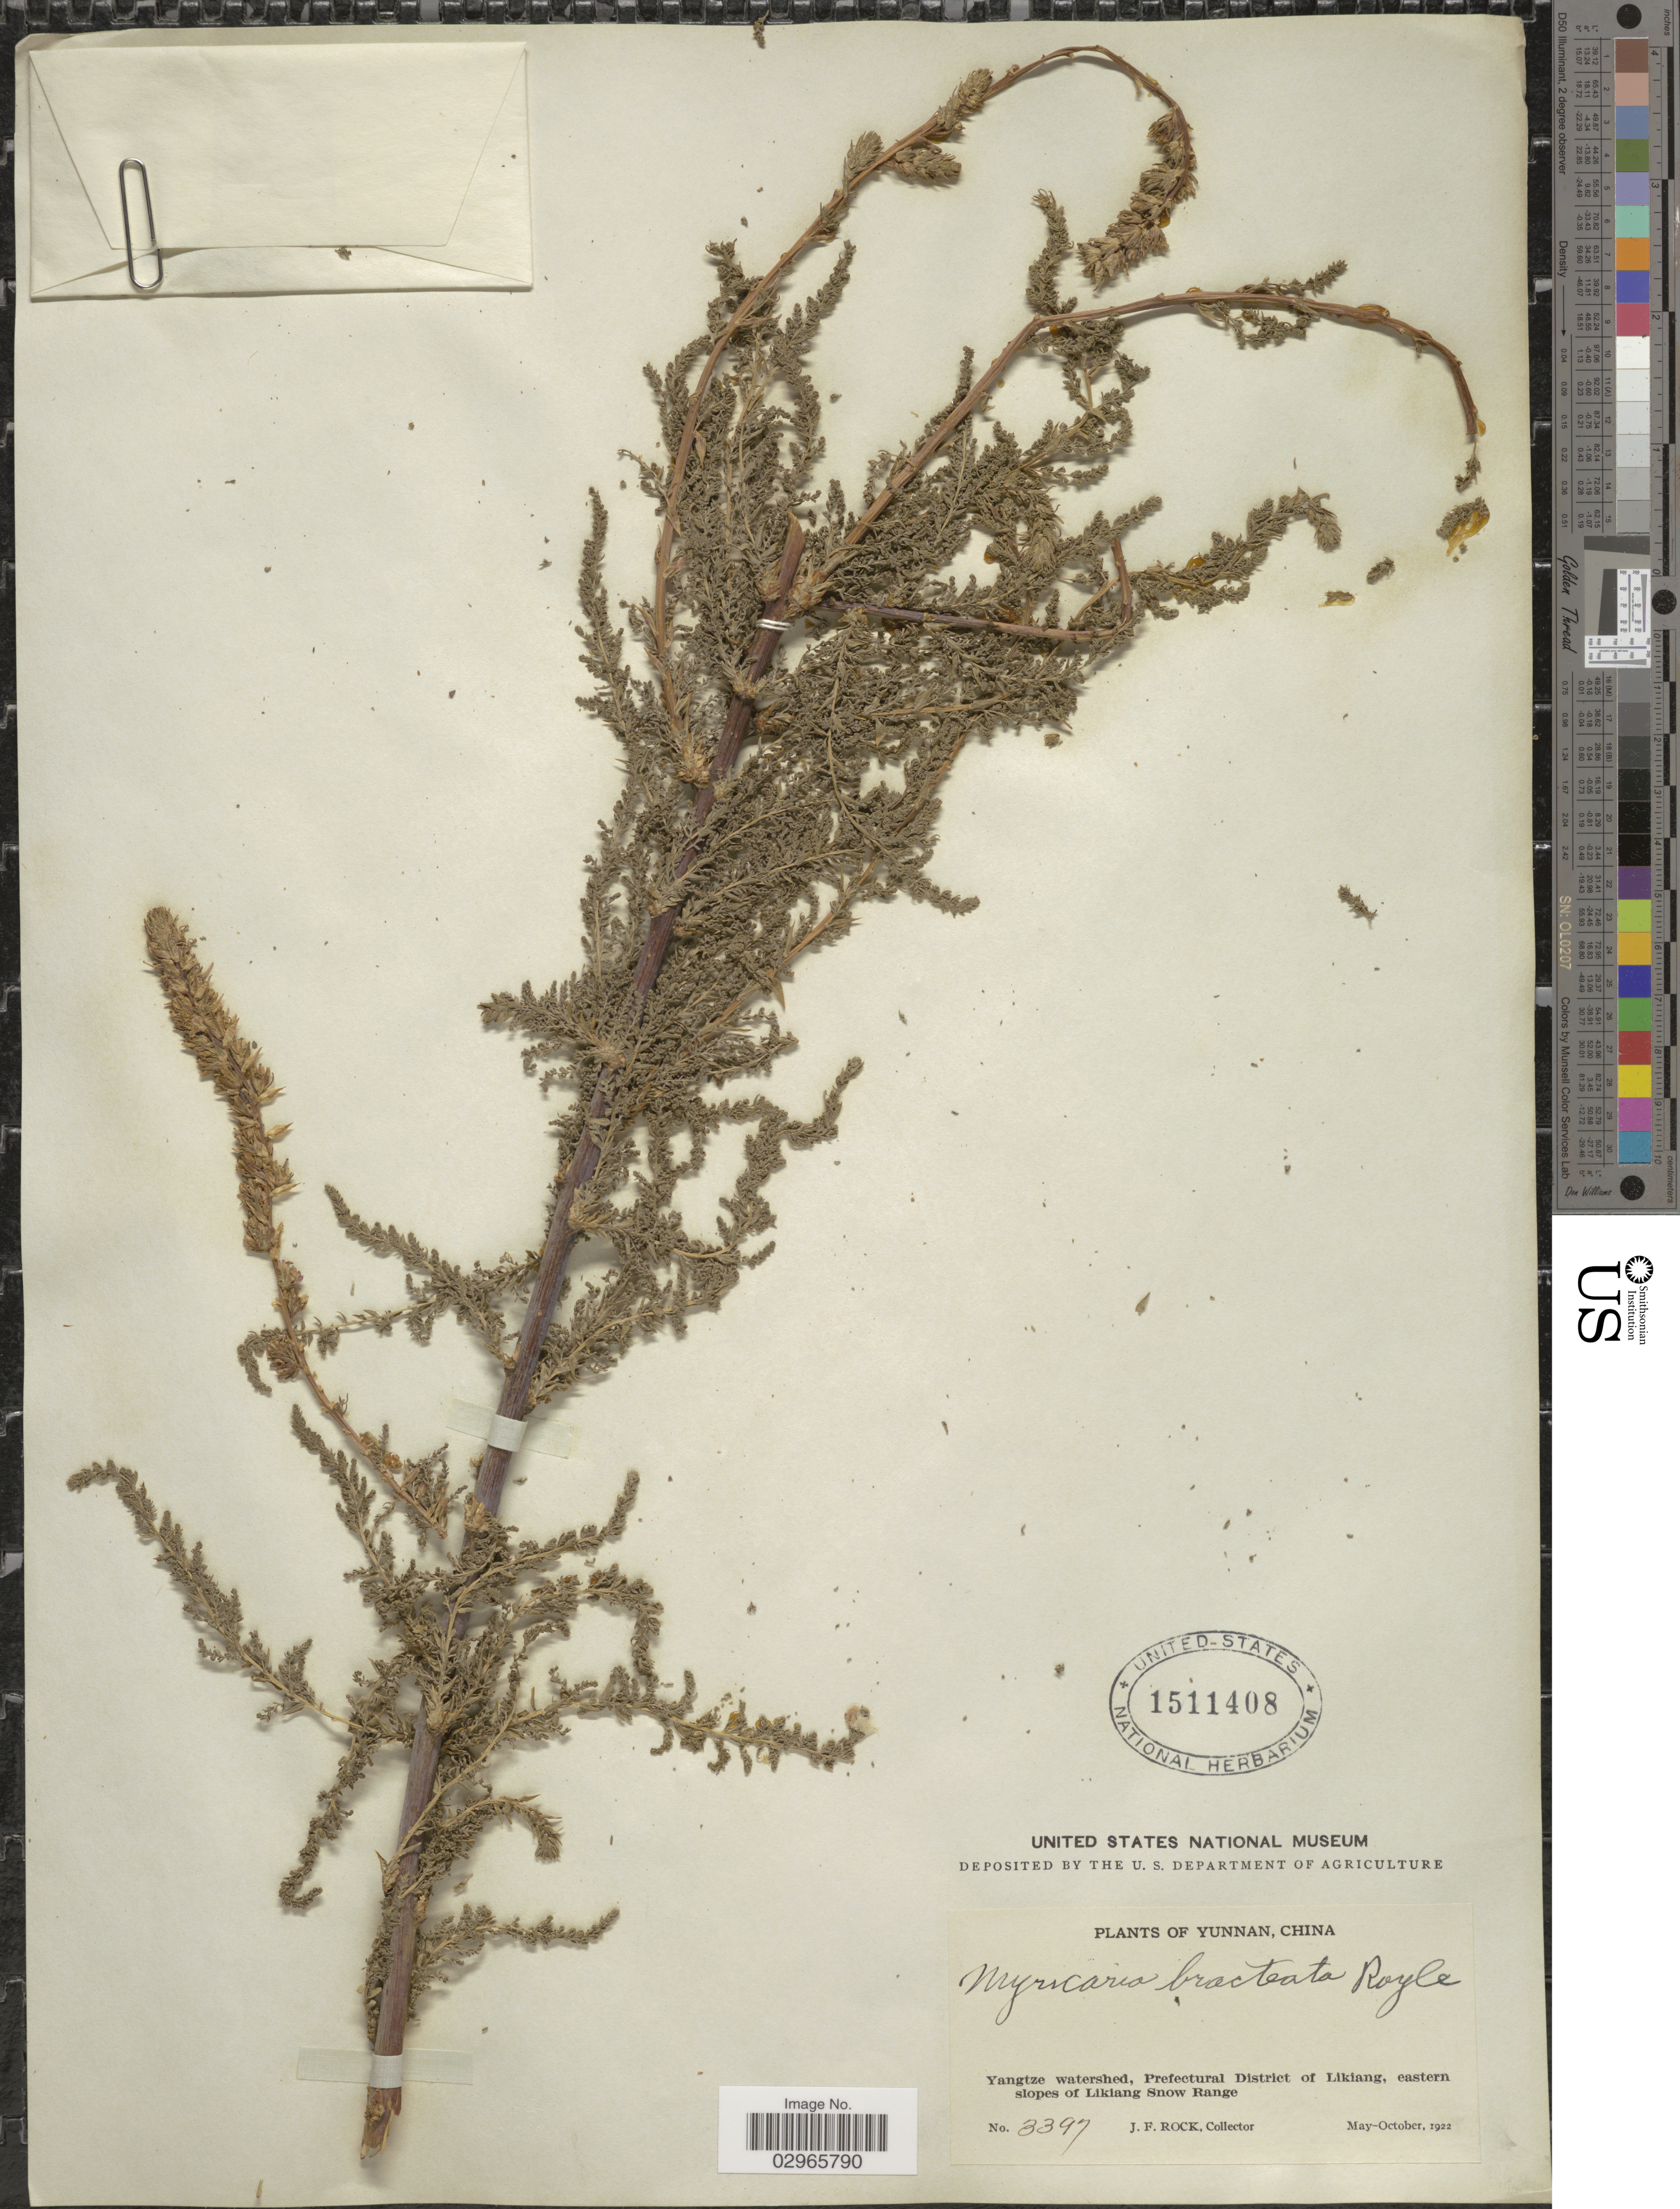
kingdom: Plantae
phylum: Tracheophyta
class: Magnoliopsida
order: Caryophyllales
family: Tamaricaceae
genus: Myricaria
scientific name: Myricaria bracteata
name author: Royle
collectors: J. Rock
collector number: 3397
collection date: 1922-05/1922-10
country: China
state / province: Yunnan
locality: Yangtze watershed, Prefectural District of Likiang, eastern slopes of Likiang Snow Range.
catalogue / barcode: US 1511408